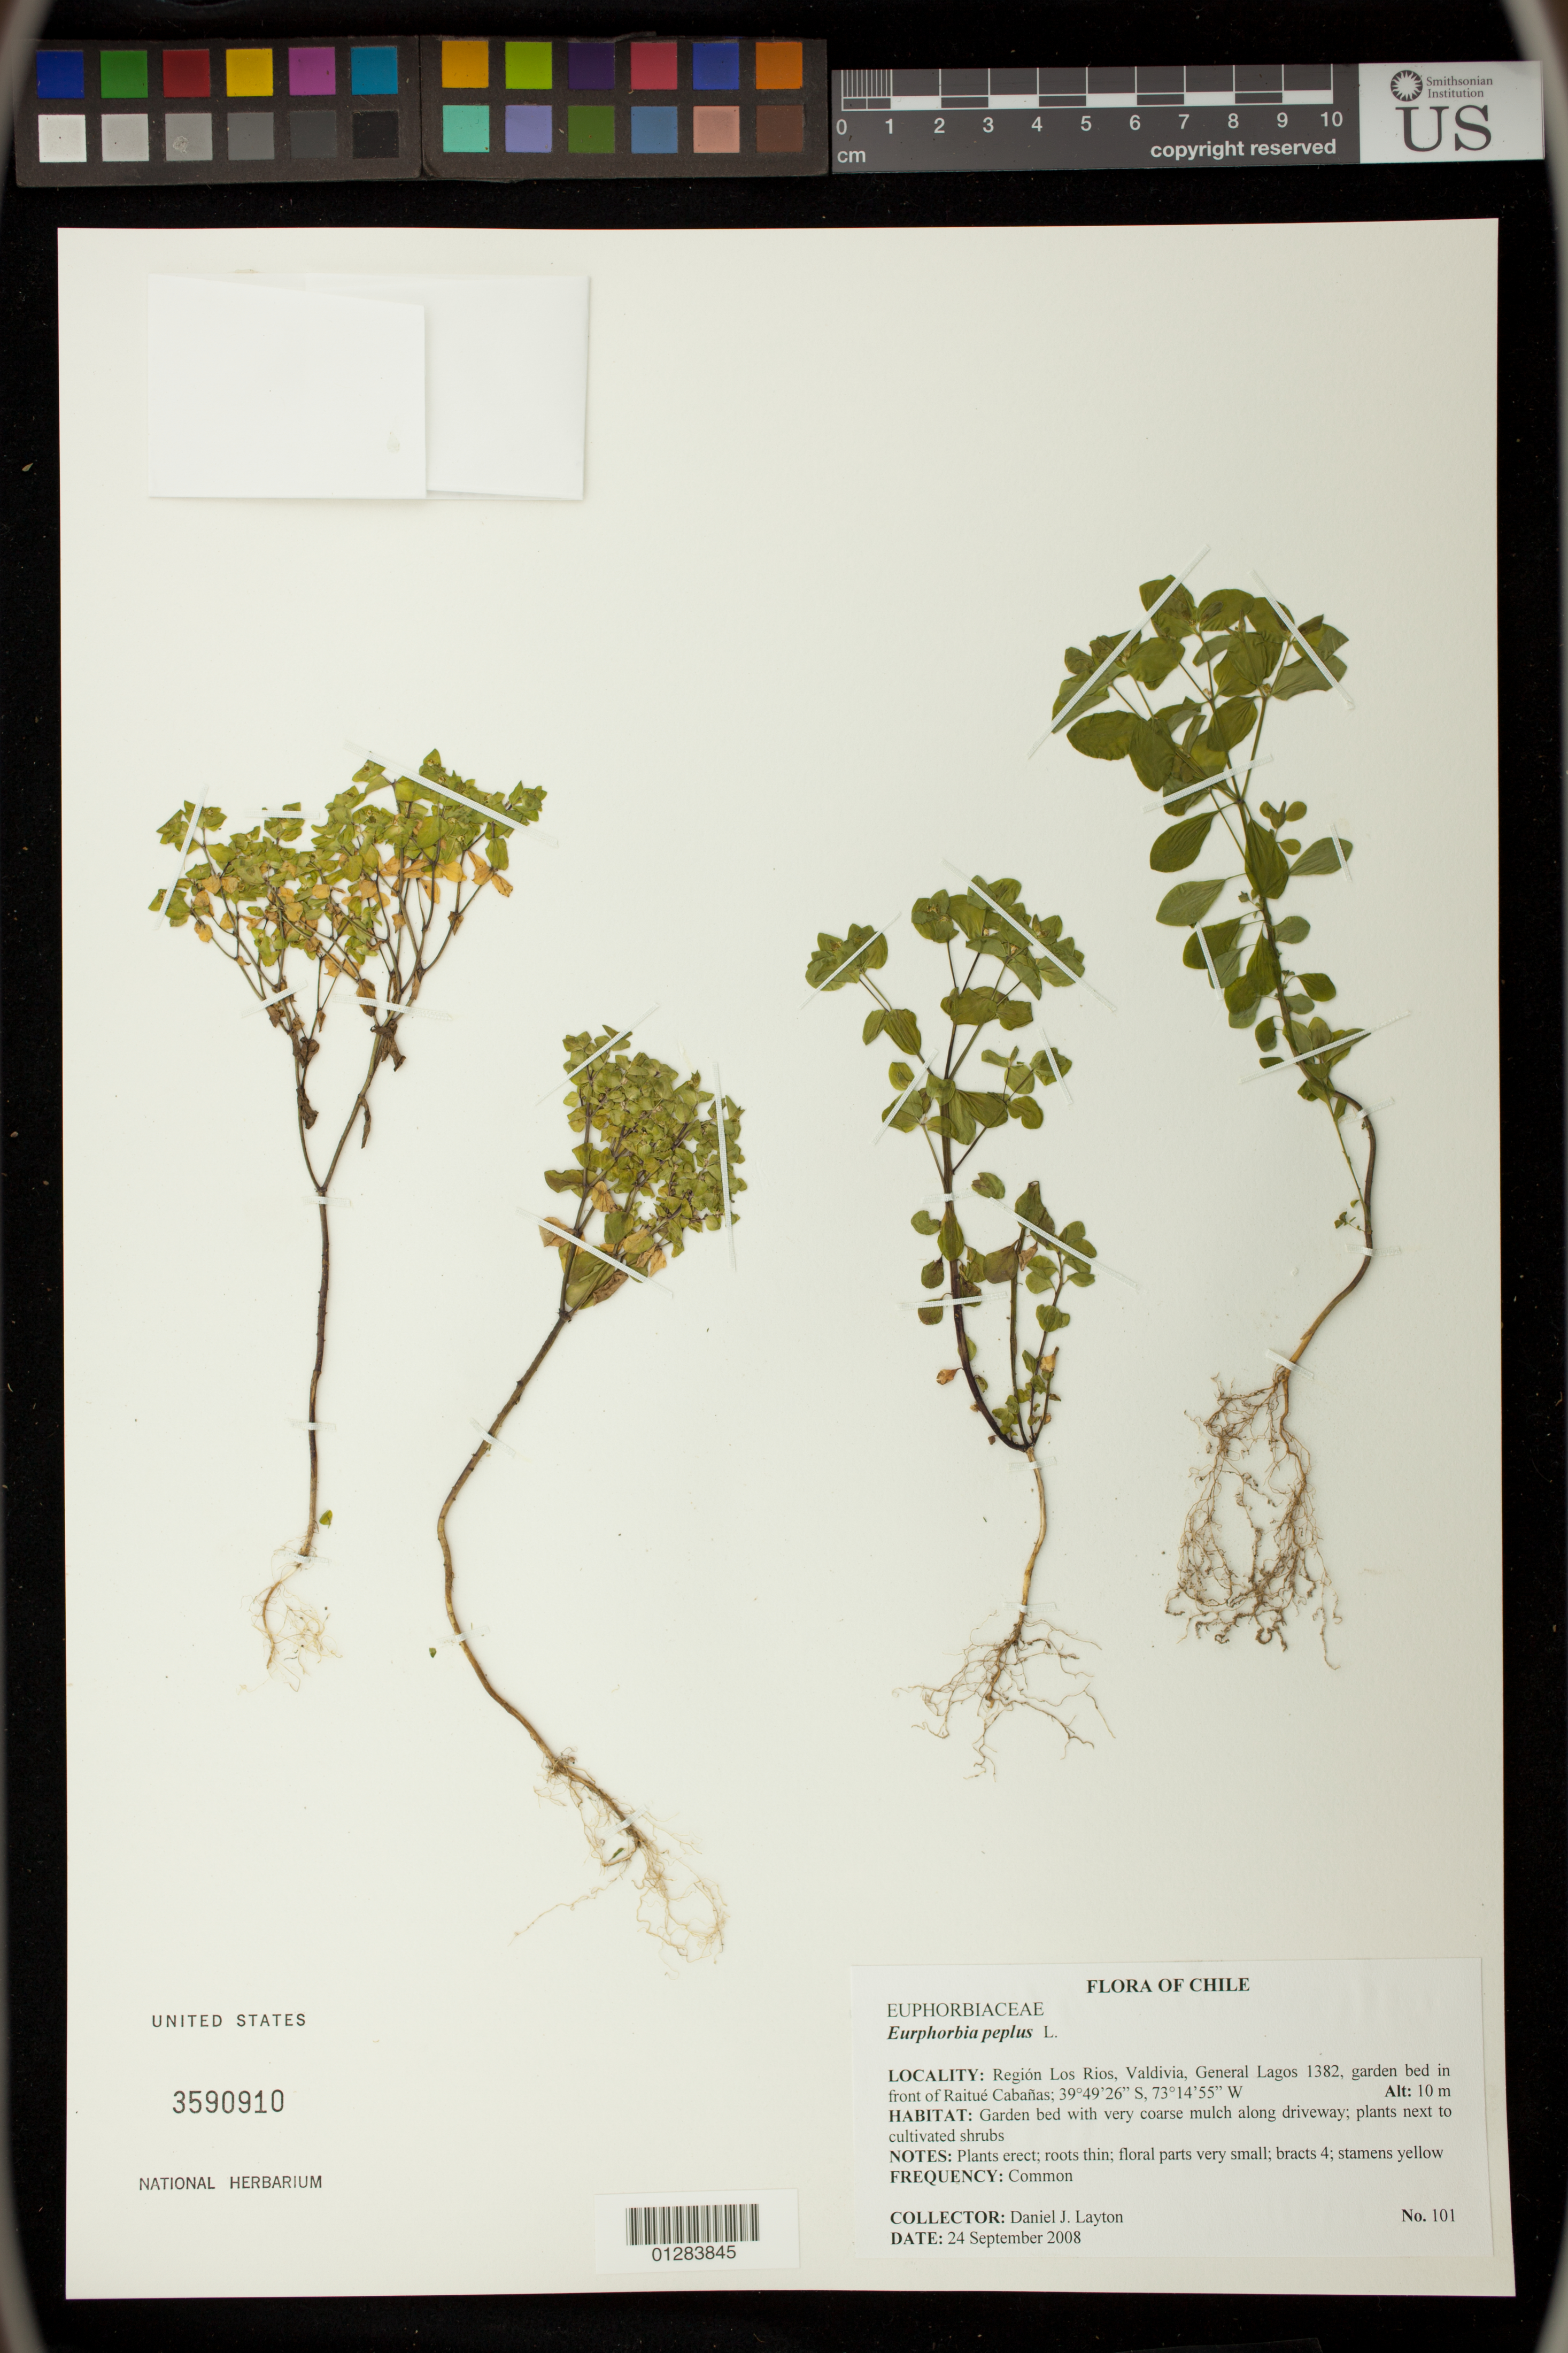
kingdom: Plantae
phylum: Tracheophyta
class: Magnoliopsida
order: Malpighiales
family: Euphorbiaceae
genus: Euphorbia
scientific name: Euphorbia peplus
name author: L.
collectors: D. J. Layton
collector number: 101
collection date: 2008-09-24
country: Chile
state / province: Los Ríos (XIV)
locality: Region Los Rios, Valdivia, General Lagos 1382, garden bed in front of Raitue Cabanas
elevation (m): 10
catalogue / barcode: US 3590910